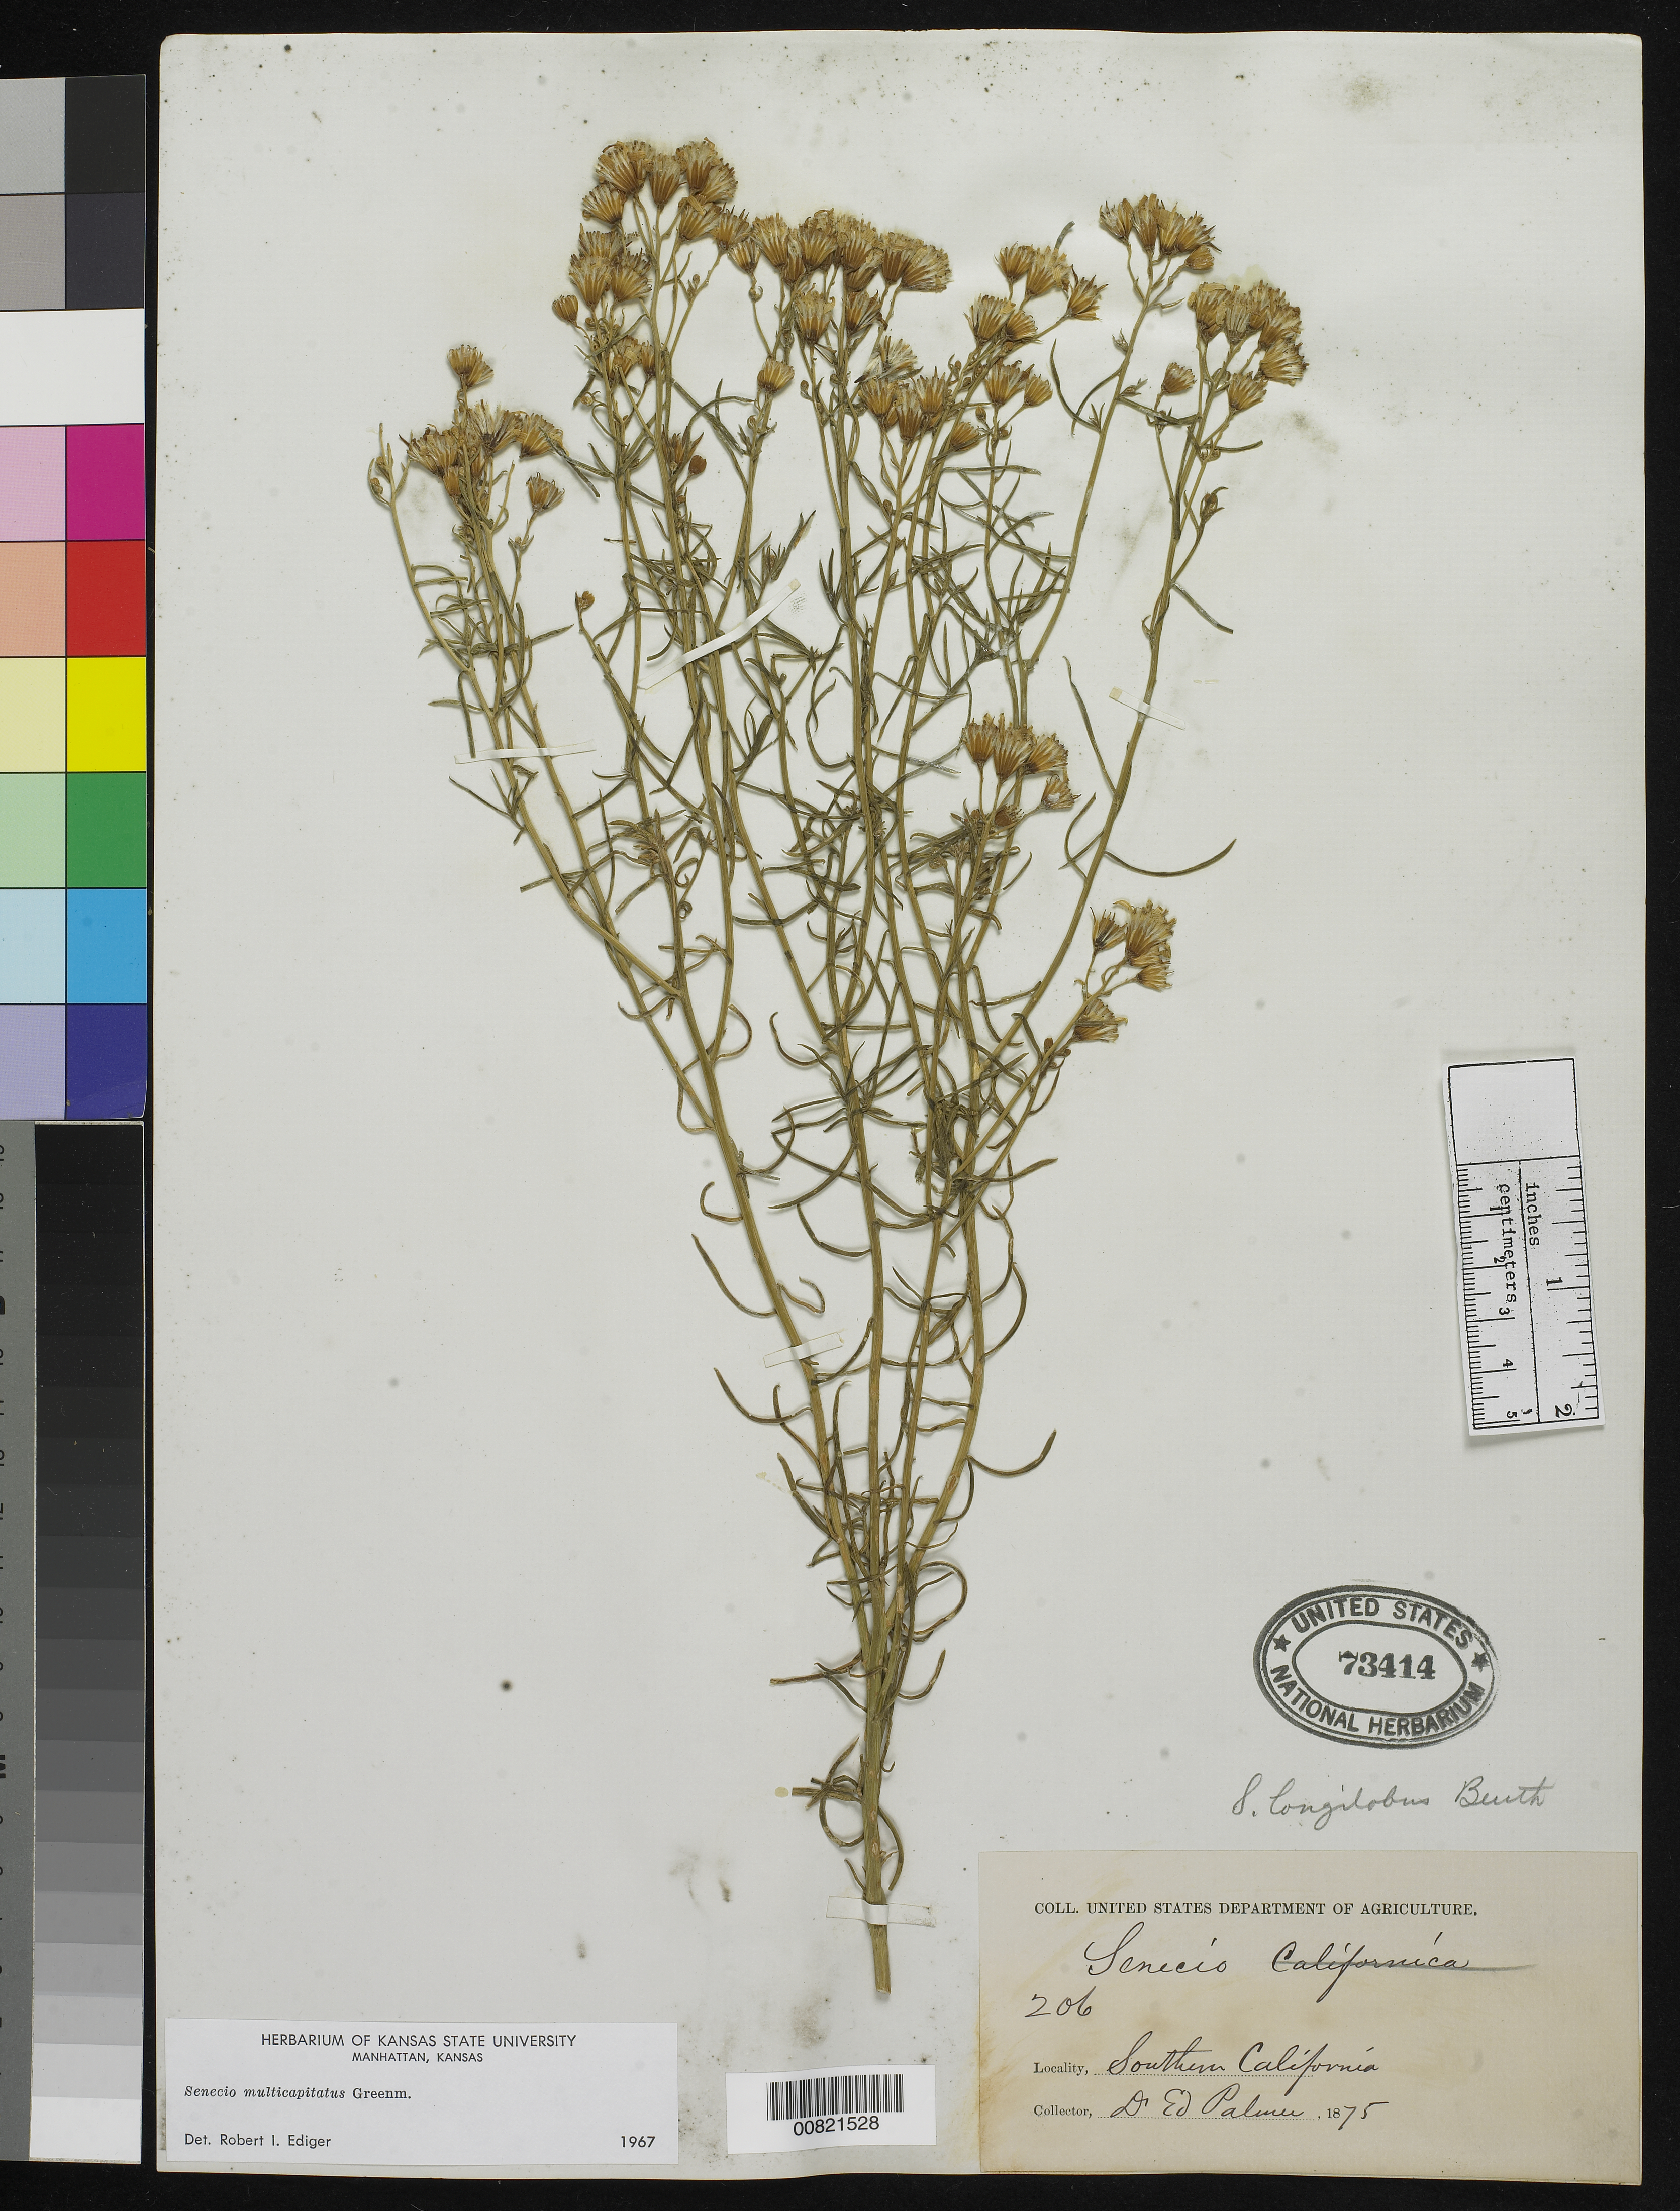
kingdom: Plantae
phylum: Tracheophyta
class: Magnoliopsida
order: Asterales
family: Asteraceae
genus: Senecio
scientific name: Senecio multicapitatus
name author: Greenm.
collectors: E. Palmer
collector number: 206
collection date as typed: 1875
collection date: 1875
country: United States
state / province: California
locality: Southern California.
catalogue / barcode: US 73414